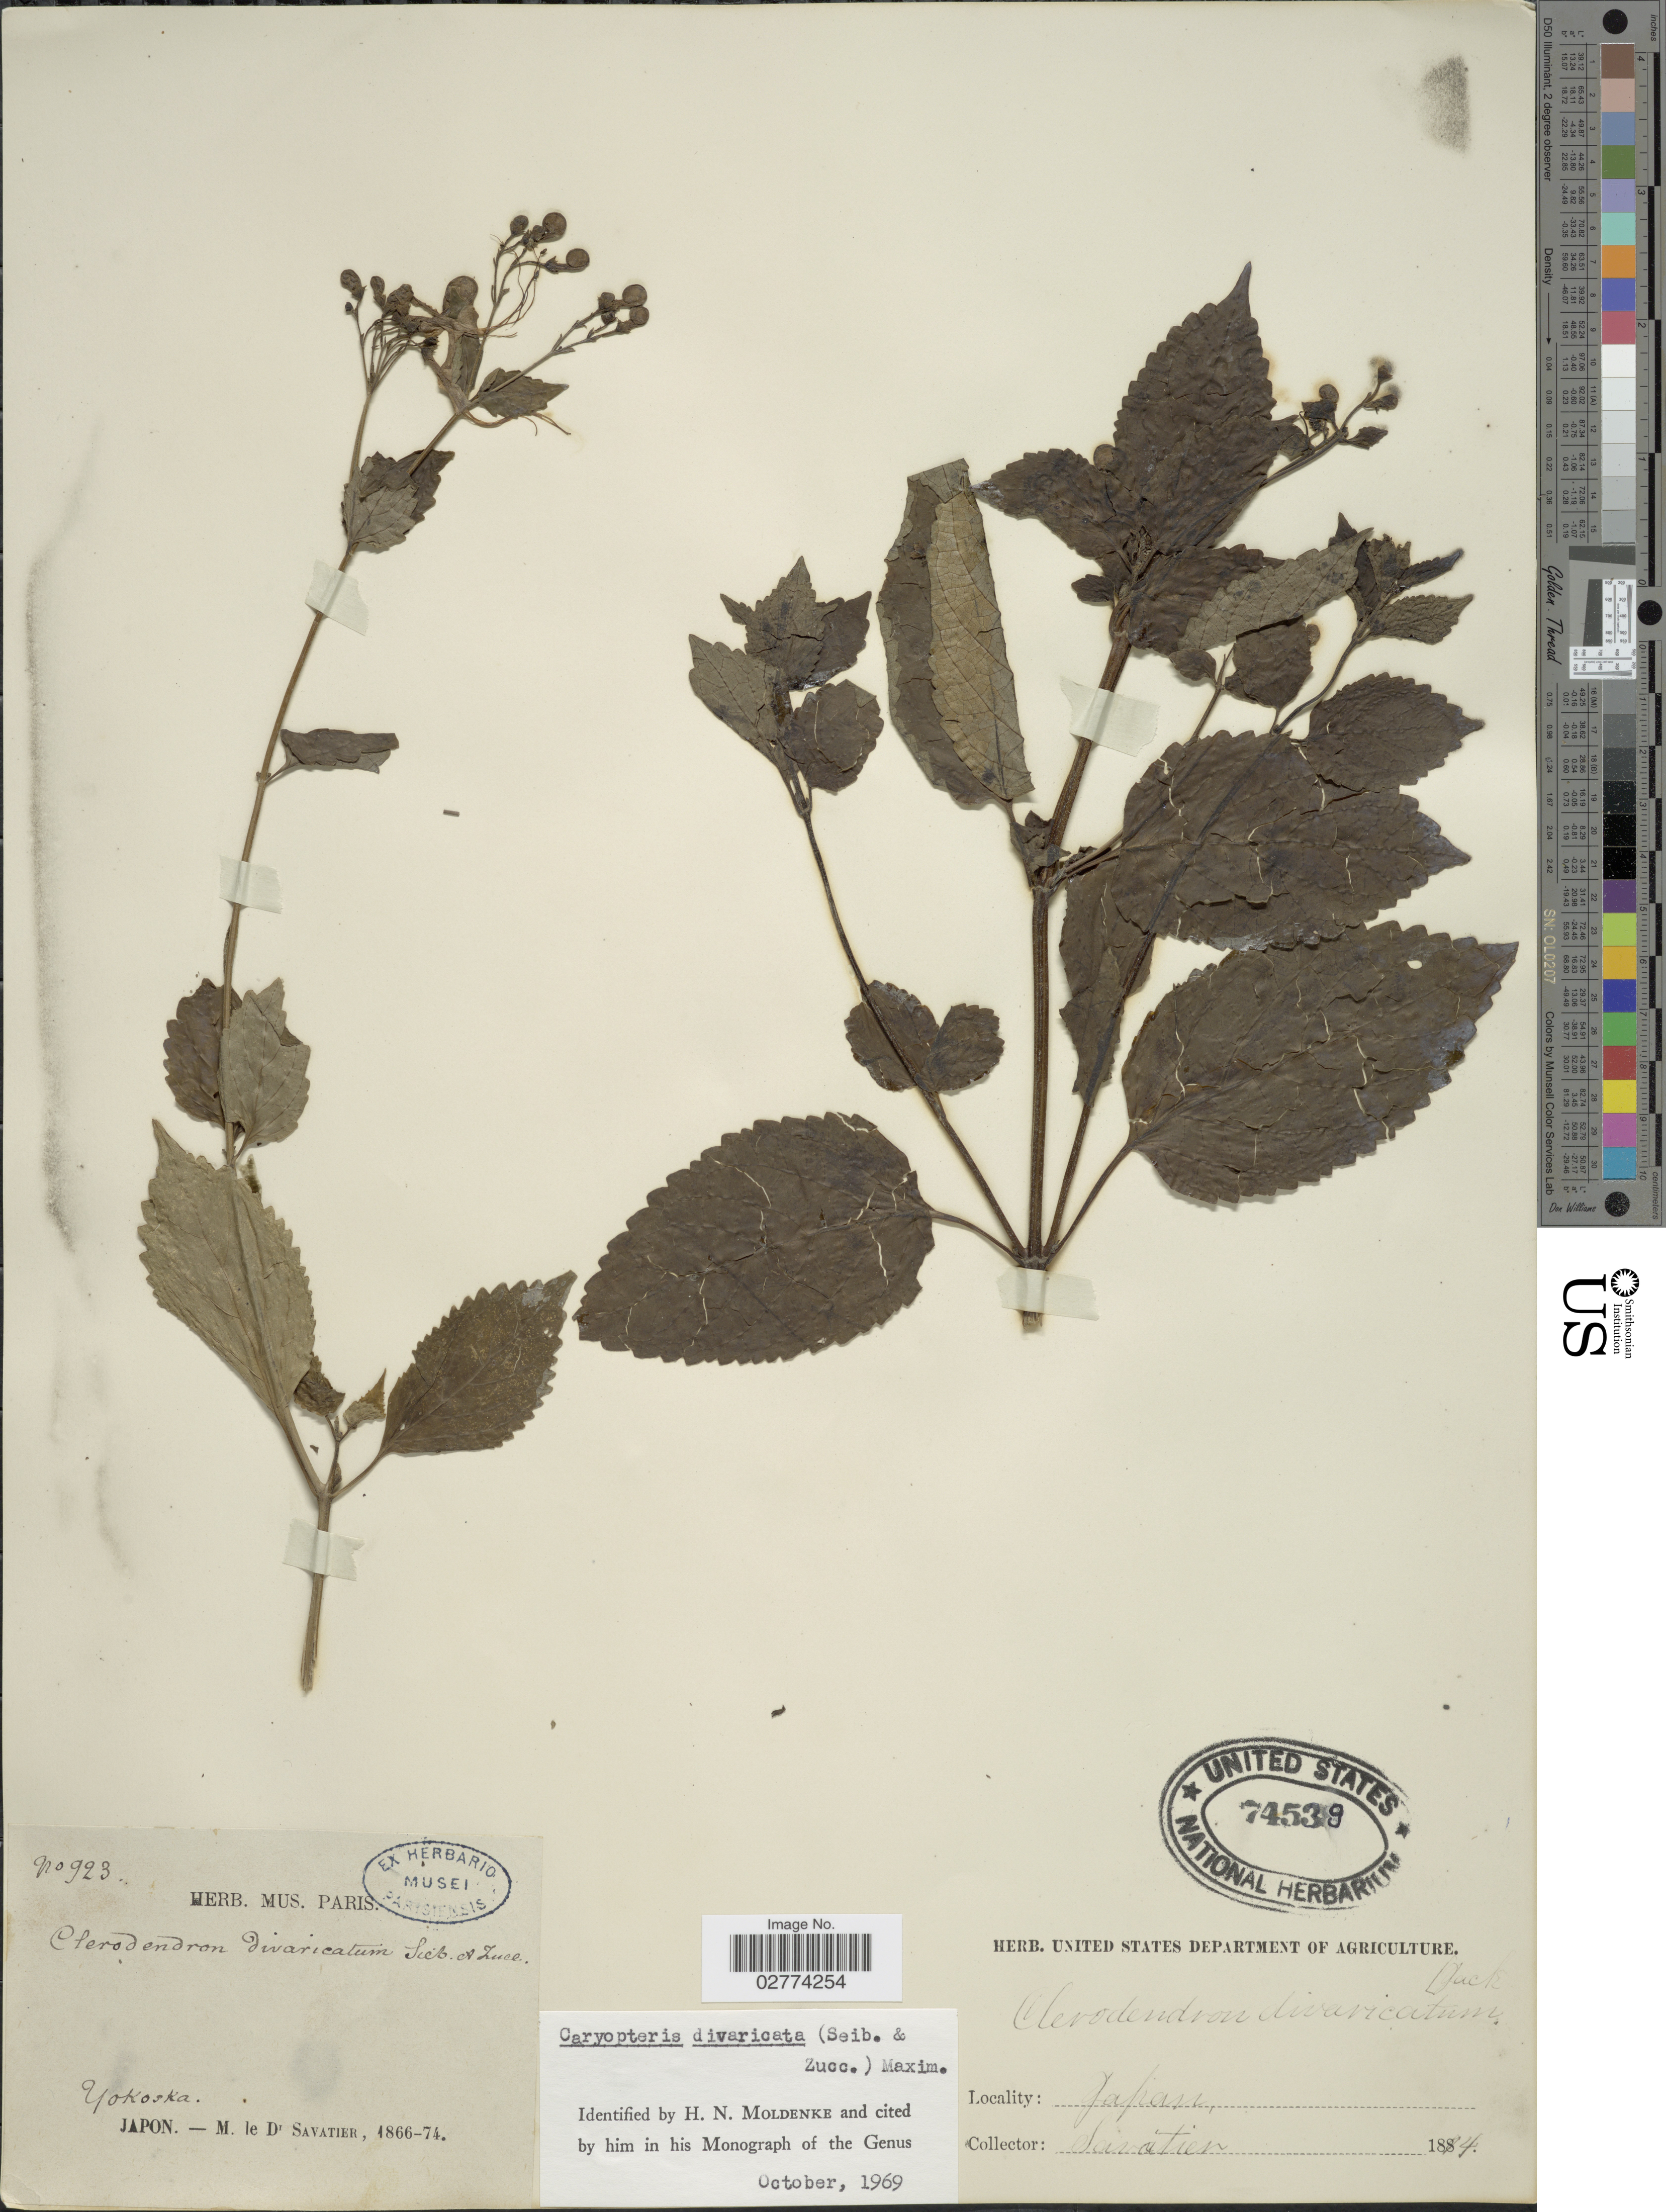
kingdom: Plantae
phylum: Tracheophyta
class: Magnoliopsida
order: Lamiales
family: Lamiaceae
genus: Caryopteris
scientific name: Caryopteris divaricata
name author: Maxim.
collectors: M. Savatier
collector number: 923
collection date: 1874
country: Japan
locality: Yokoska.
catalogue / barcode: US 74539